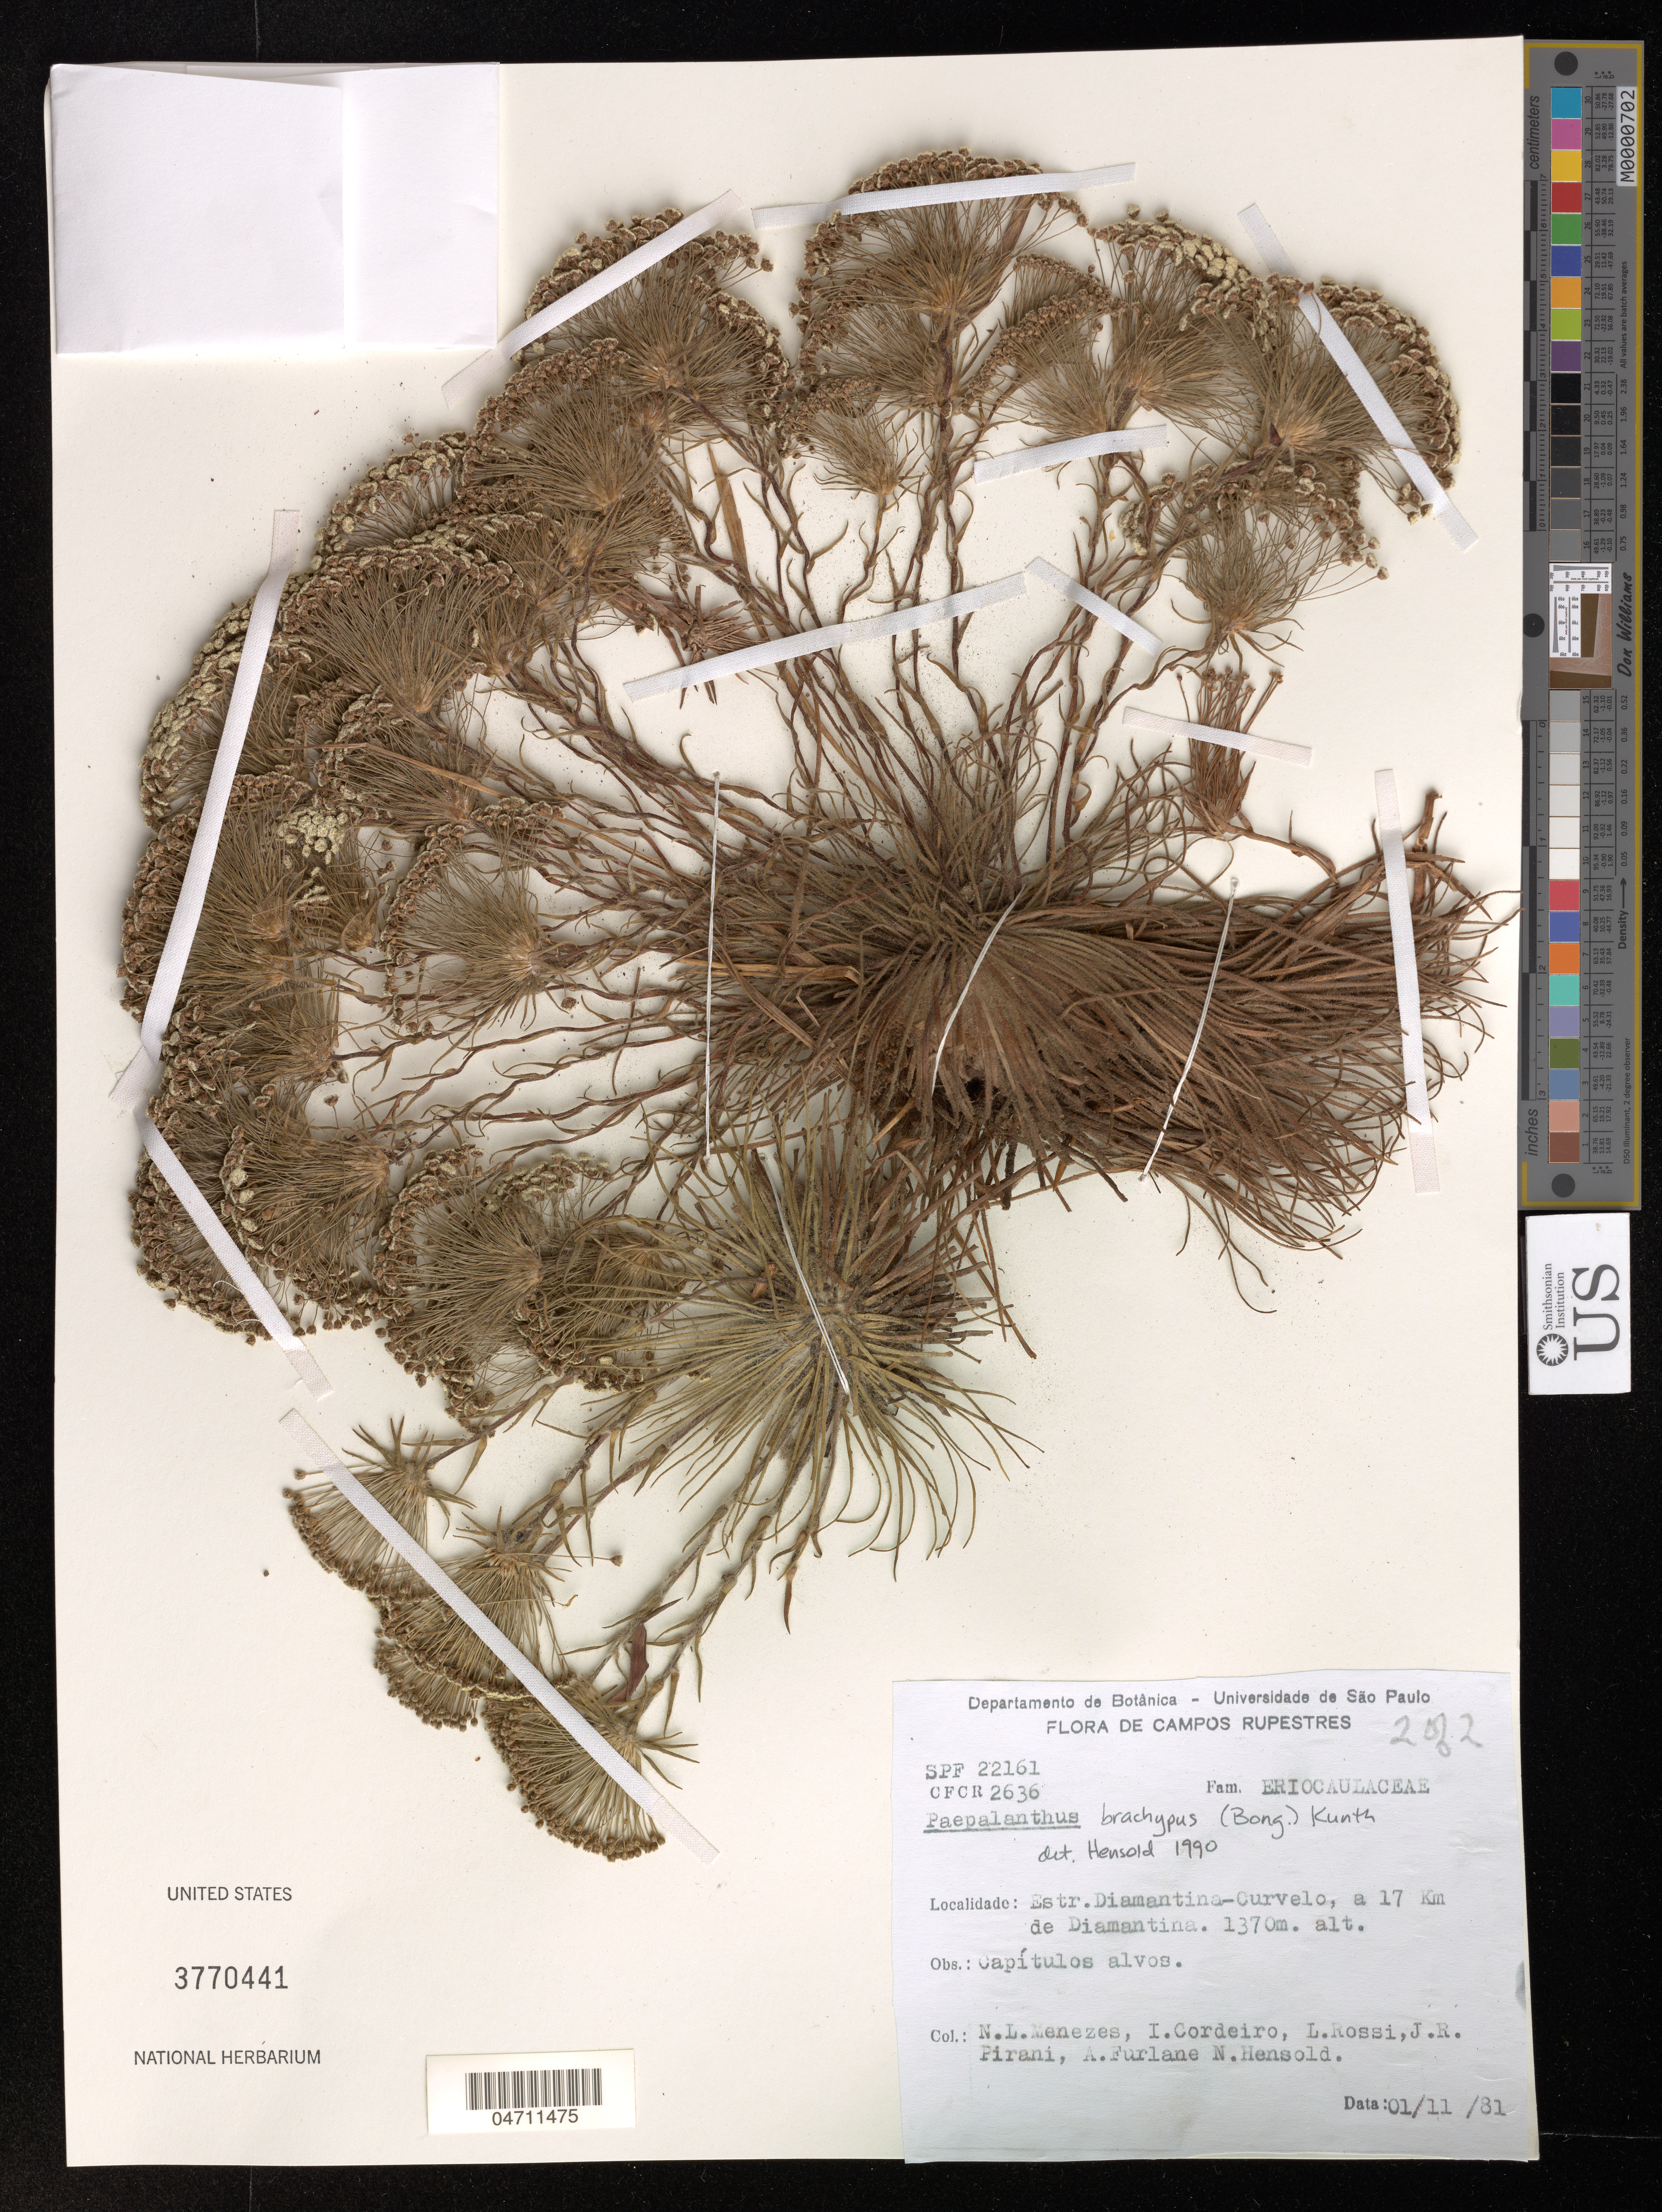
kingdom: Plantae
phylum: Tracheophyta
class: Liliopsida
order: Poales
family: Eriocaulaceae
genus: Paepalanthus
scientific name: Paepalanthus brachypus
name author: (Bong.) Körn.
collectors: N. Menezes, I. Cordeiro & L. Rossi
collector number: SPF22161/CFCR2636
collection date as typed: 1 Nov' 81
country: Brazil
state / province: São Paulo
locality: Campos Rupestres, Estr. Diamantina-Curvelo, a 17 km de Diamantina.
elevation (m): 1370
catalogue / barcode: US 3770441